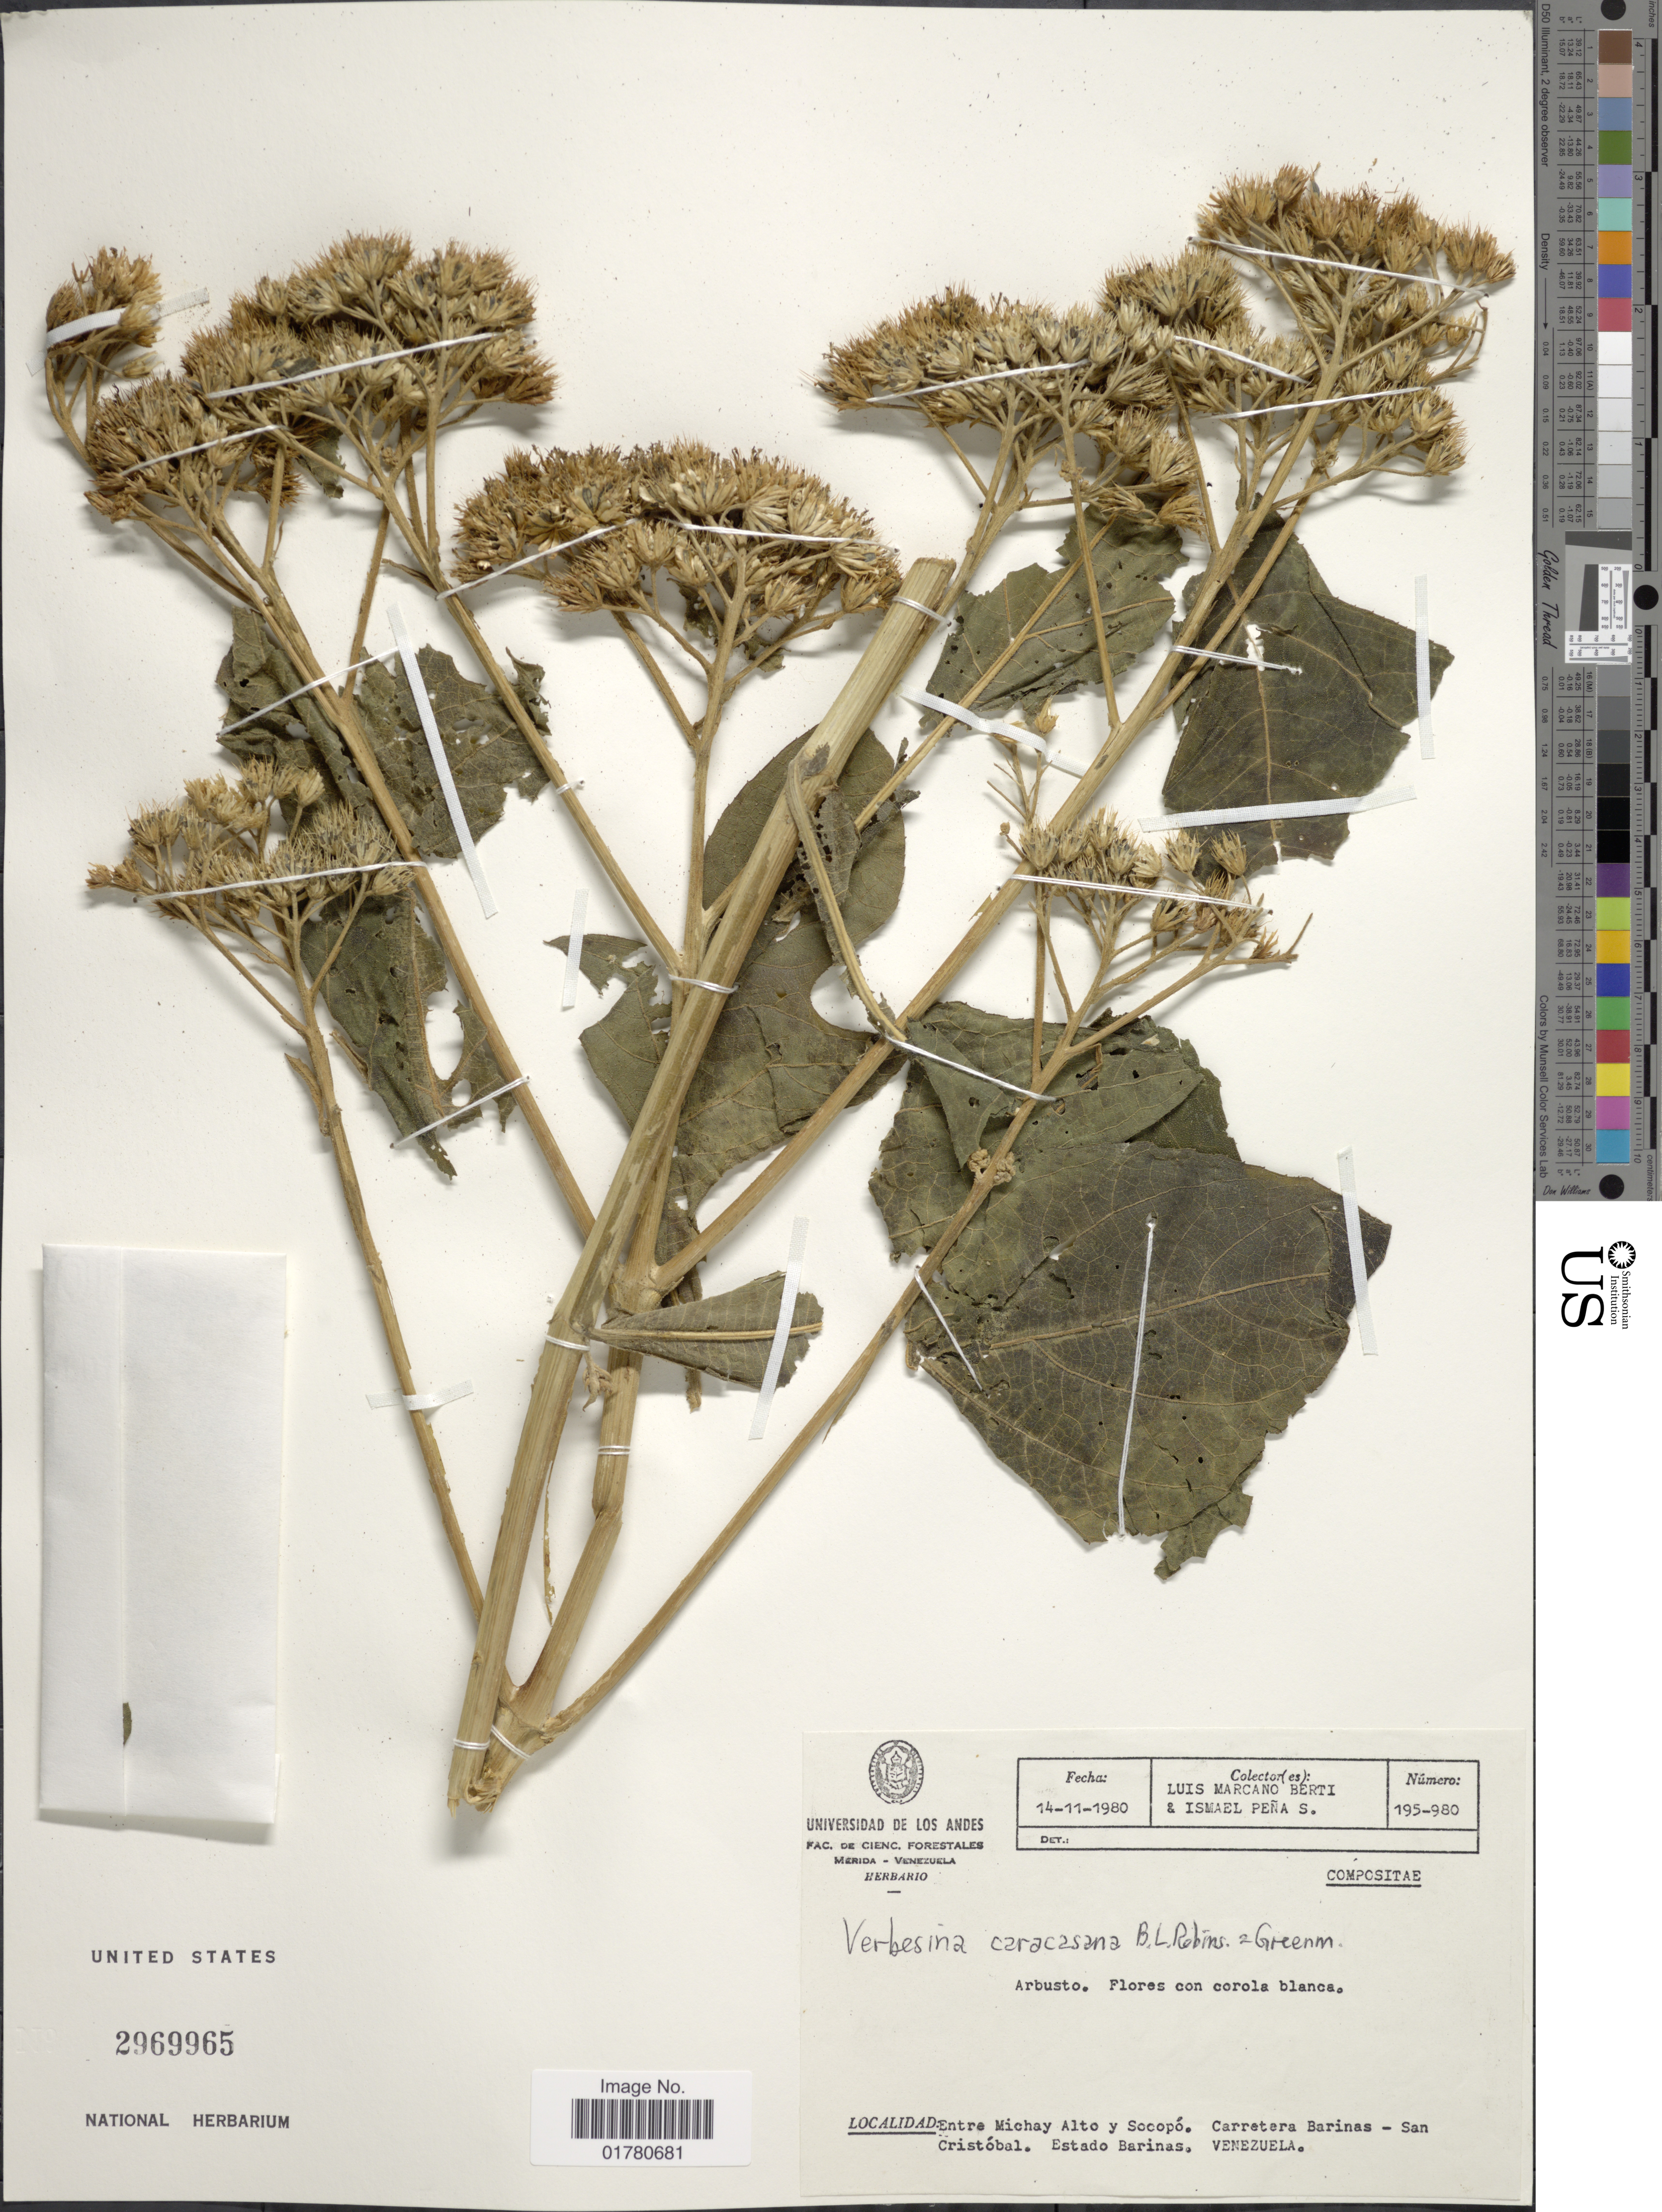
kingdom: Plantae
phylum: Tracheophyta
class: Magnoliopsida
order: Asterales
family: Asteraceae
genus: Verbesina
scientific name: Verbesina caracasana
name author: B.L. Rob. & Greenm.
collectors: L. Marcano-Berti & I. Peña S.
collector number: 195-980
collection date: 1980-11-14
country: Venezuela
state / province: Barinas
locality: Entre Nichay Alto y Socopó. Carretera Barinas - San Cristóbal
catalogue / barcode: US 2969965